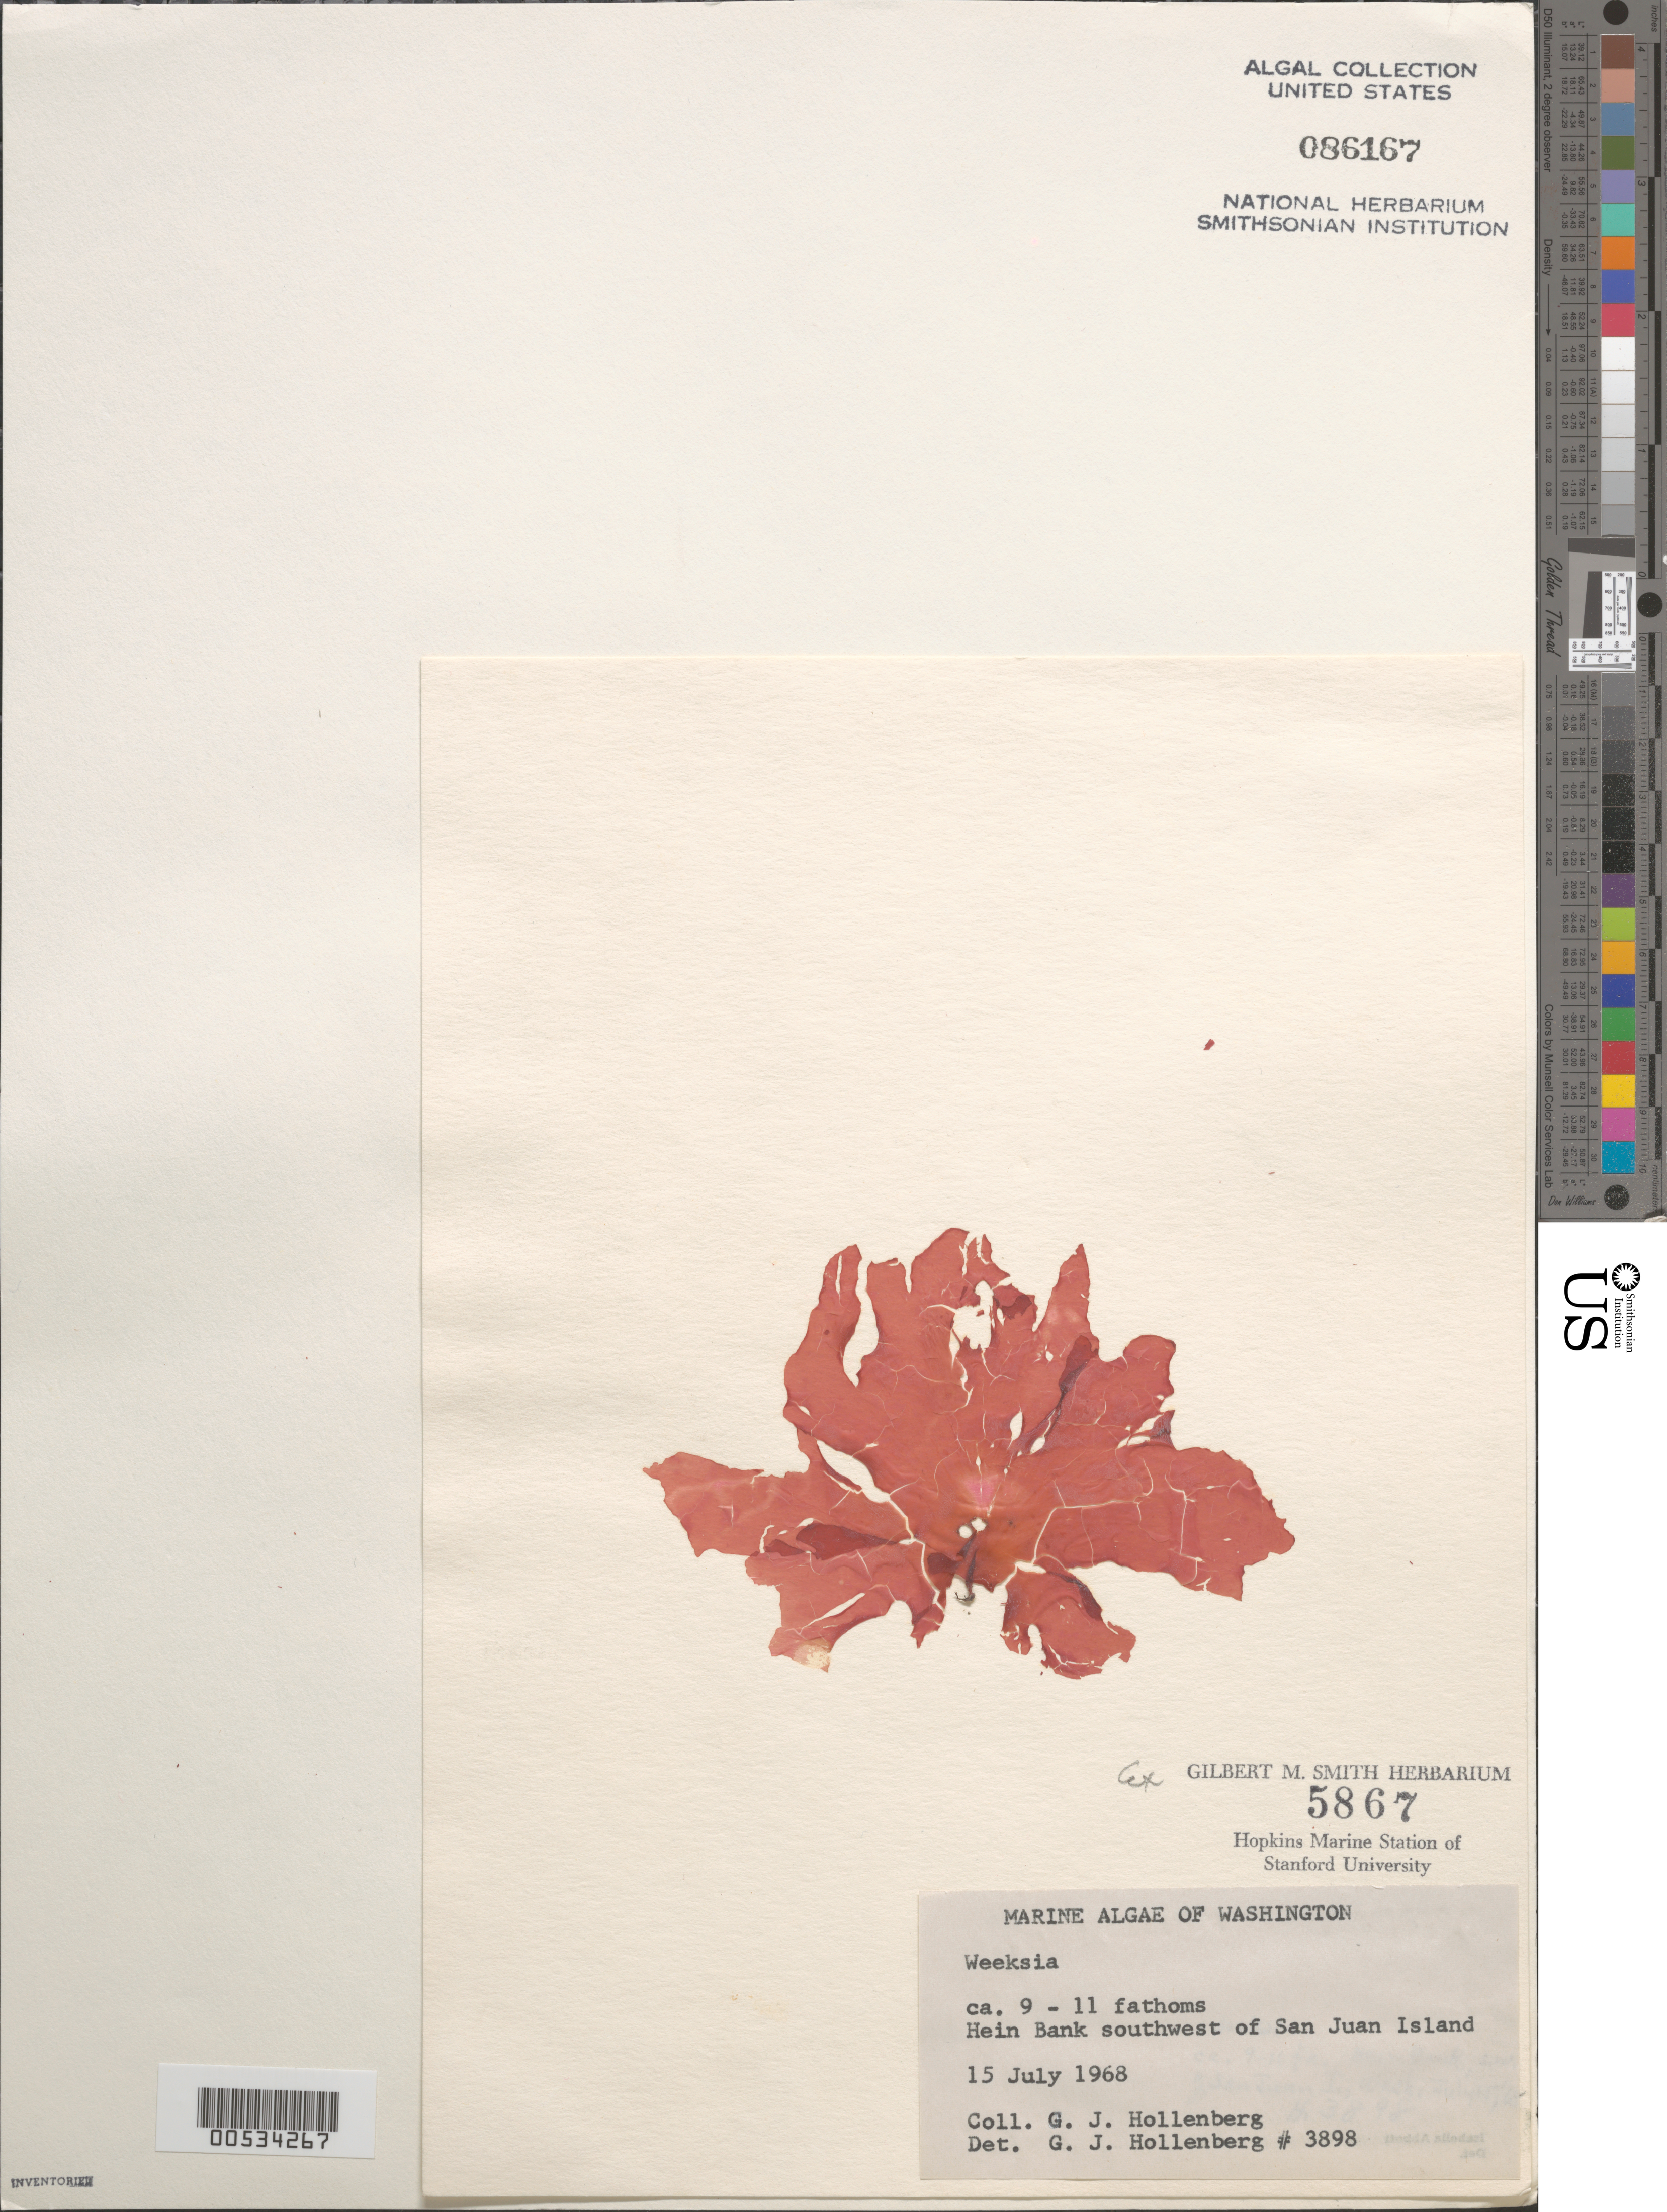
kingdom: Plantae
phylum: Rhodophyta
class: Florideophyceae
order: Gigartinales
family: Dumontiaceae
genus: Weeksia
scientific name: Weeksia sp.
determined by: Hollenberg, George J.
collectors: G. Hollenberg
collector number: GJH 3898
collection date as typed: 15 Jul 1968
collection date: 1968-07-15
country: United States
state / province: Washington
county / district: San Juan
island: San Juan Island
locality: Hein Bank, southwest of San Juan Island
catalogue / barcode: US 86167